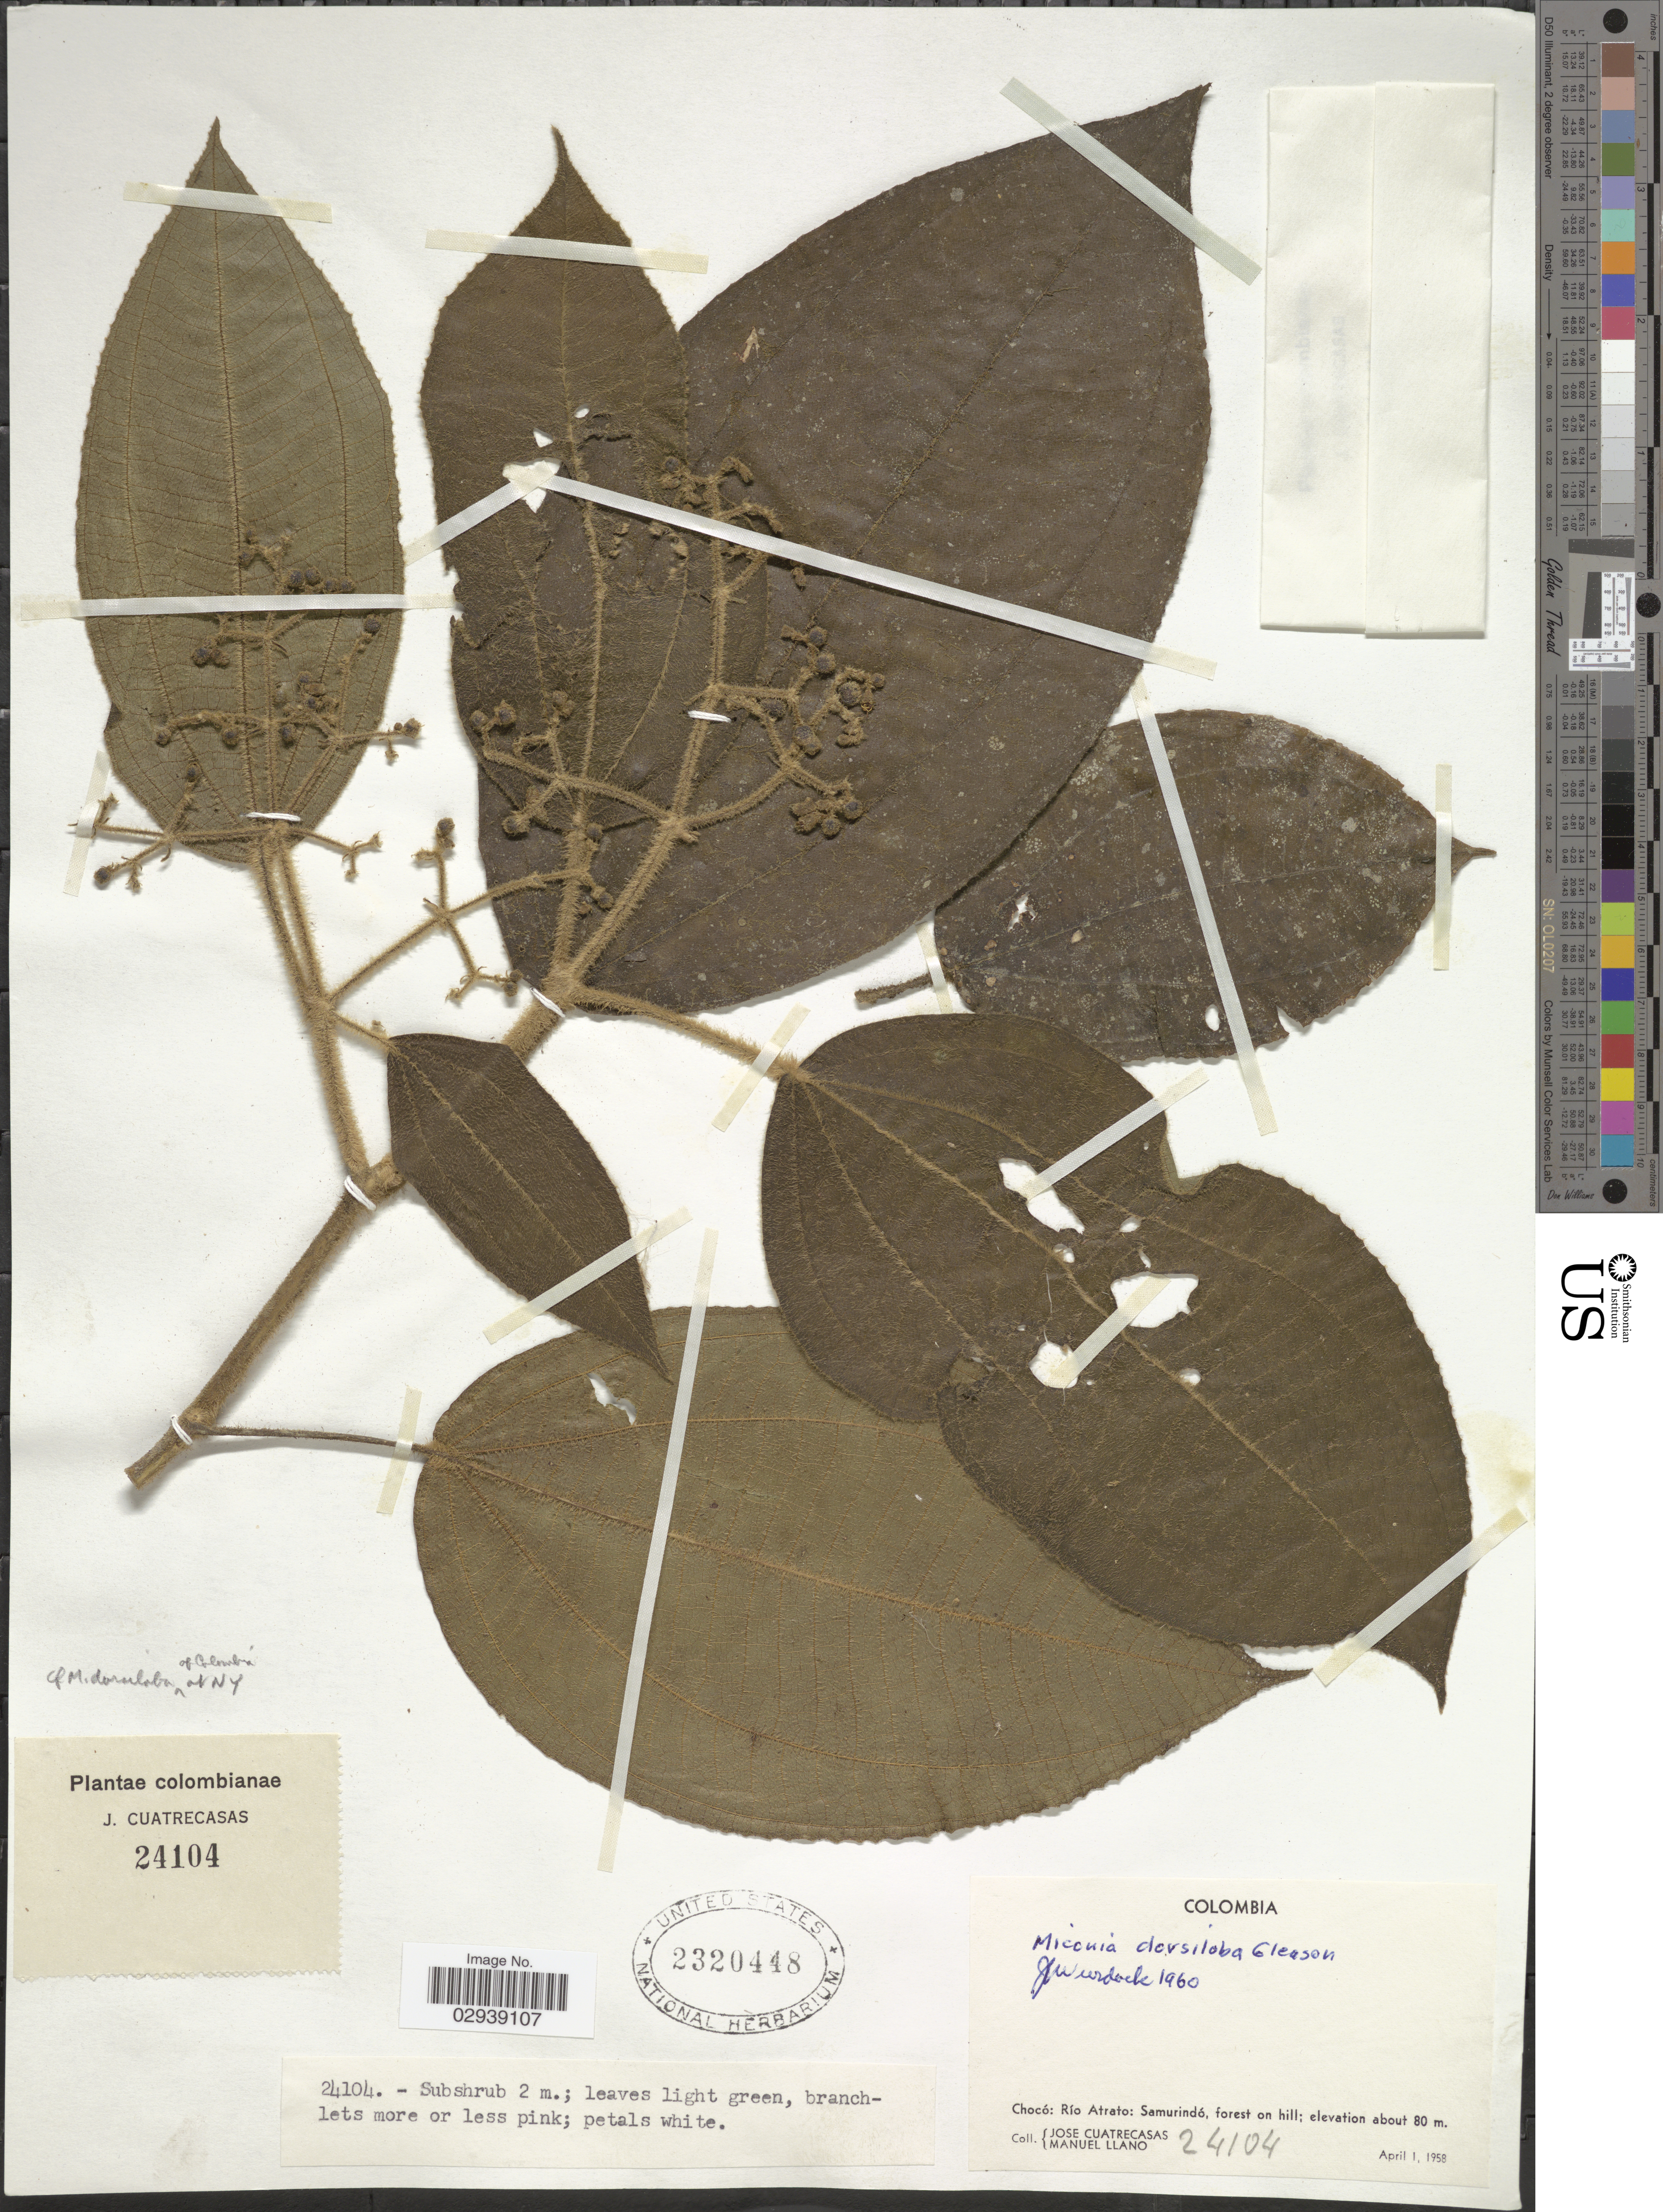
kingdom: Plantae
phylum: Tracheophyta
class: Magnoliopsida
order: Myrtales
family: Melastomataceae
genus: Miconia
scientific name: Miconia dorsiloba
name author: Gleason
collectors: J. Cuatrecasas & M. Llano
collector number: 24104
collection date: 1958-04-01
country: Colombia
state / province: Chocó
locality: Río Atrato: Samurindó.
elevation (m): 80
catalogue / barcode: US 2320448